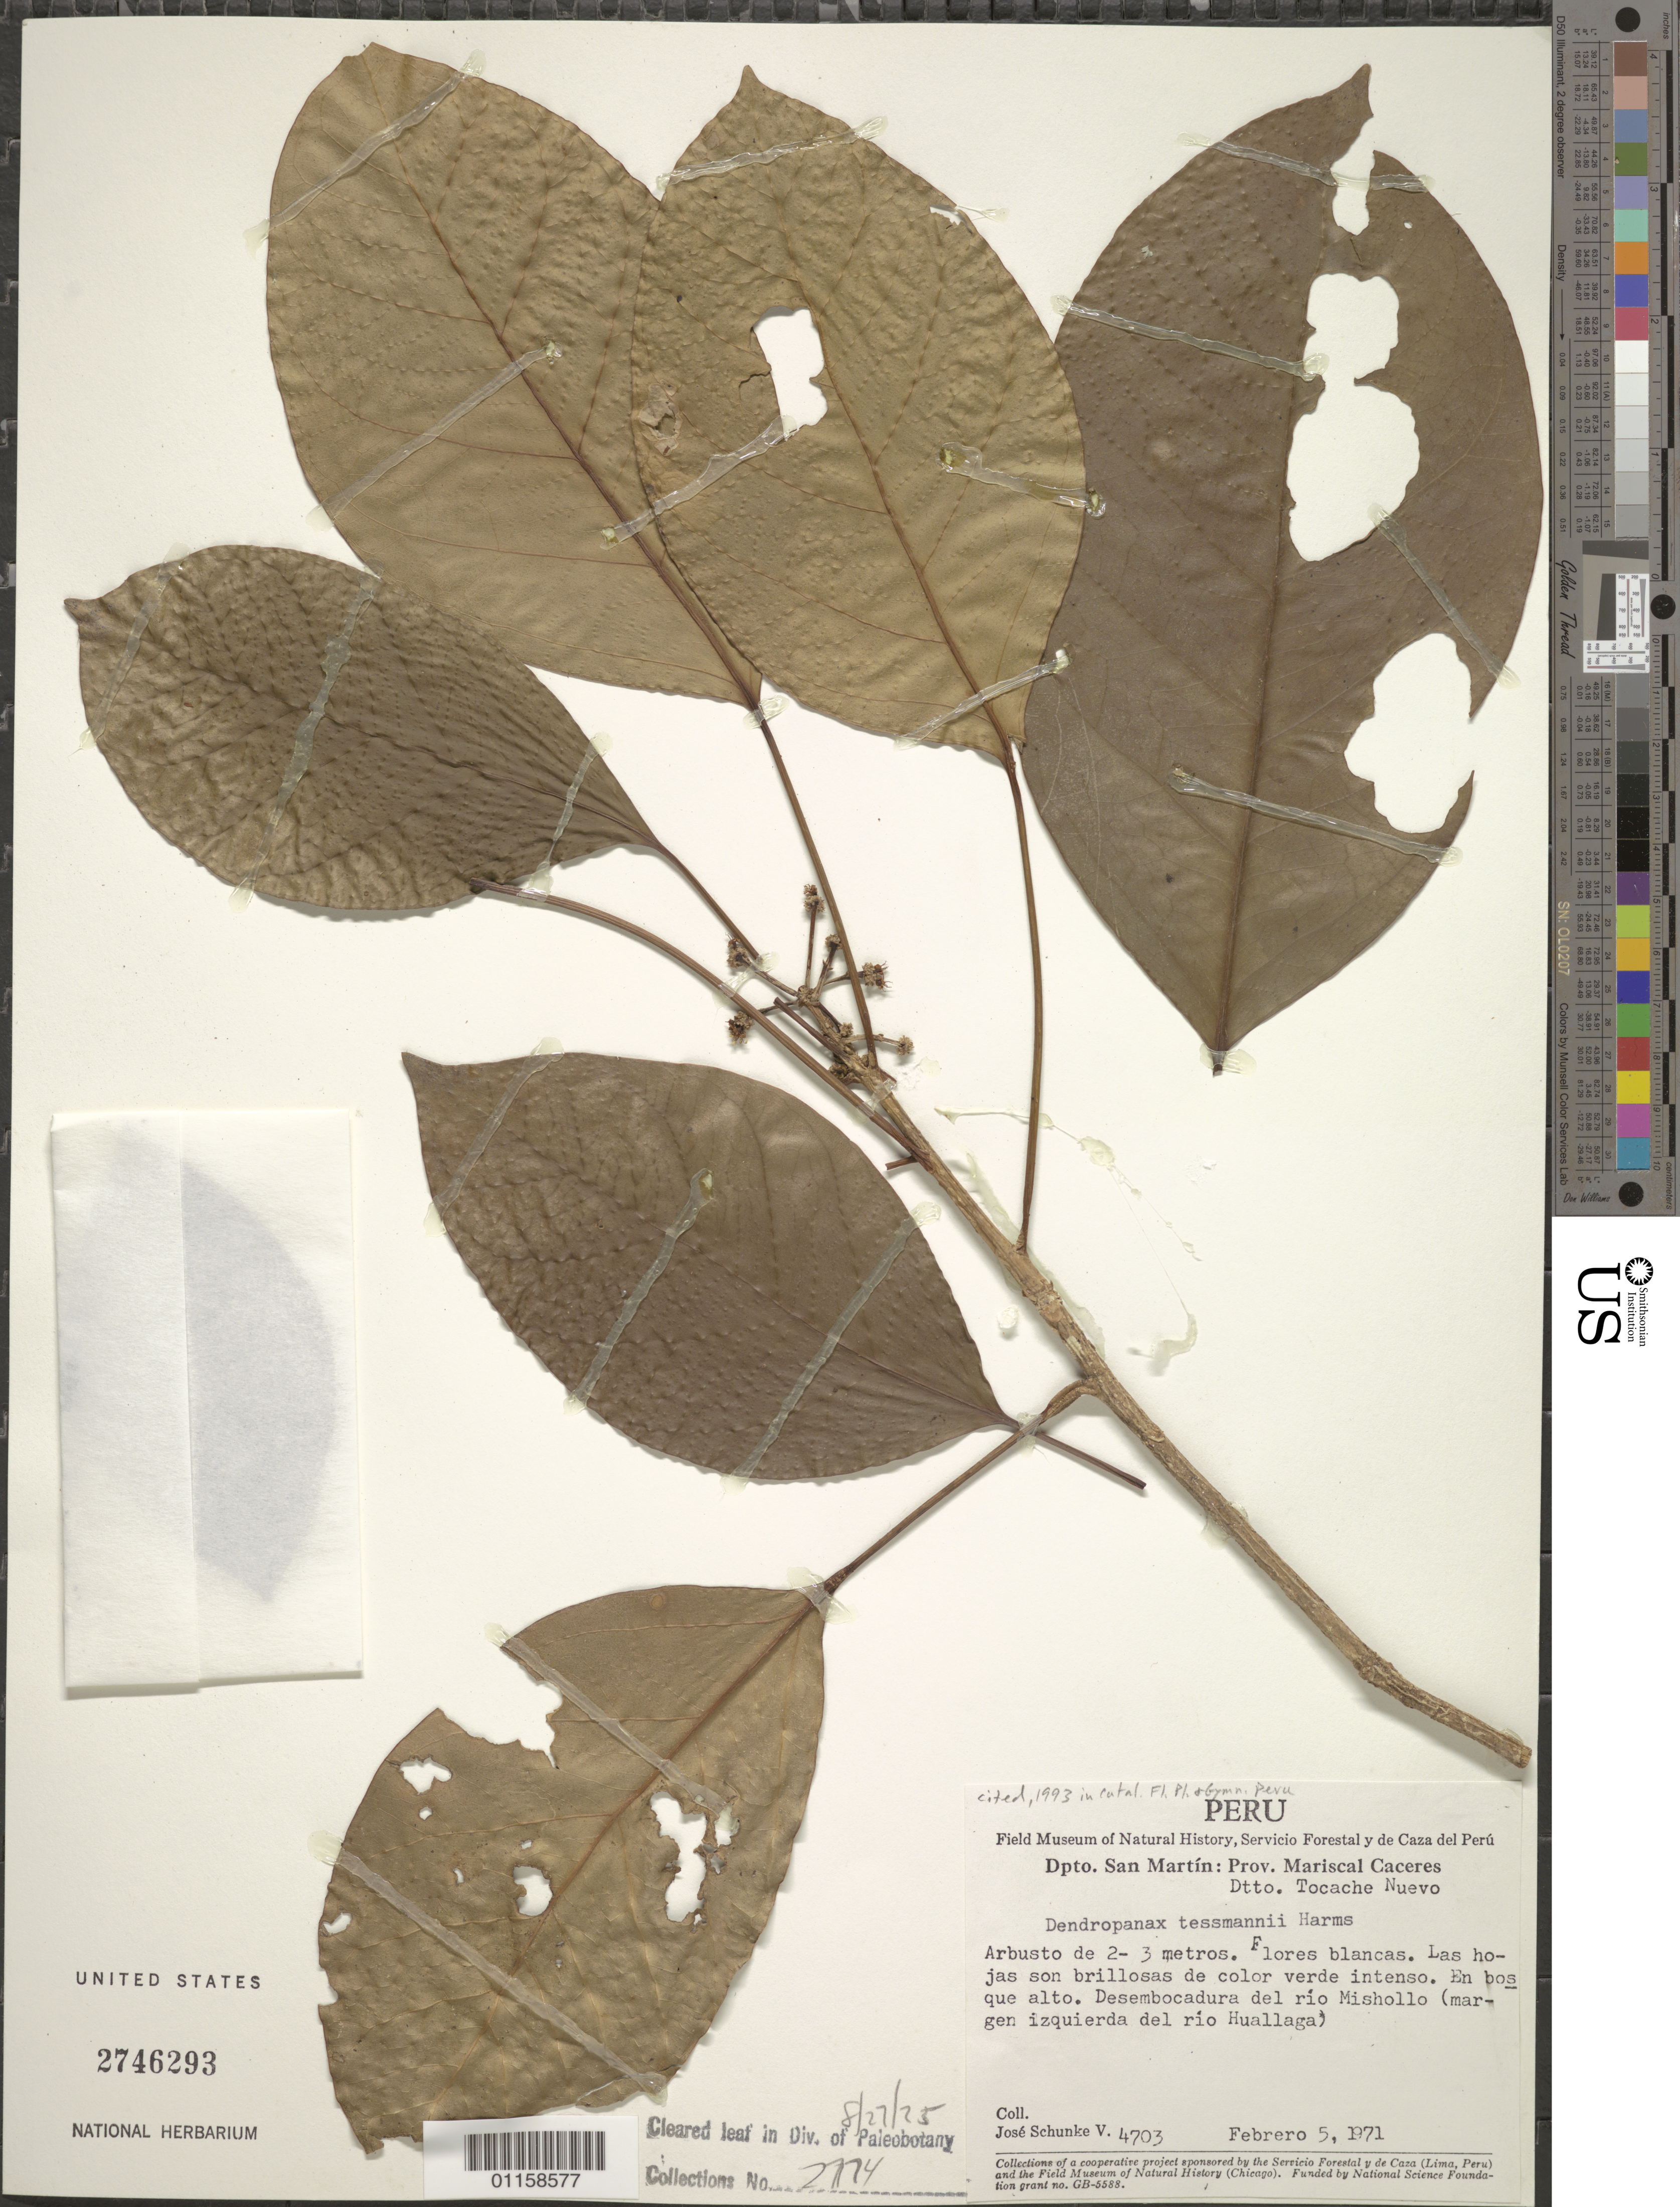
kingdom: Plantae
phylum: Tracheophyta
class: Magnoliopsida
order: Apiales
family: Araliaceae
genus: Dendropanax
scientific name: Dendropanax tessmannii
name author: (Harms) Harms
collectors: J. Schunke Vigo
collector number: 4703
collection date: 1971-02-05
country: Peru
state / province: San Martín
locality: Mariscal Caceres, Tocache Nuevo.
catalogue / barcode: US 2746293